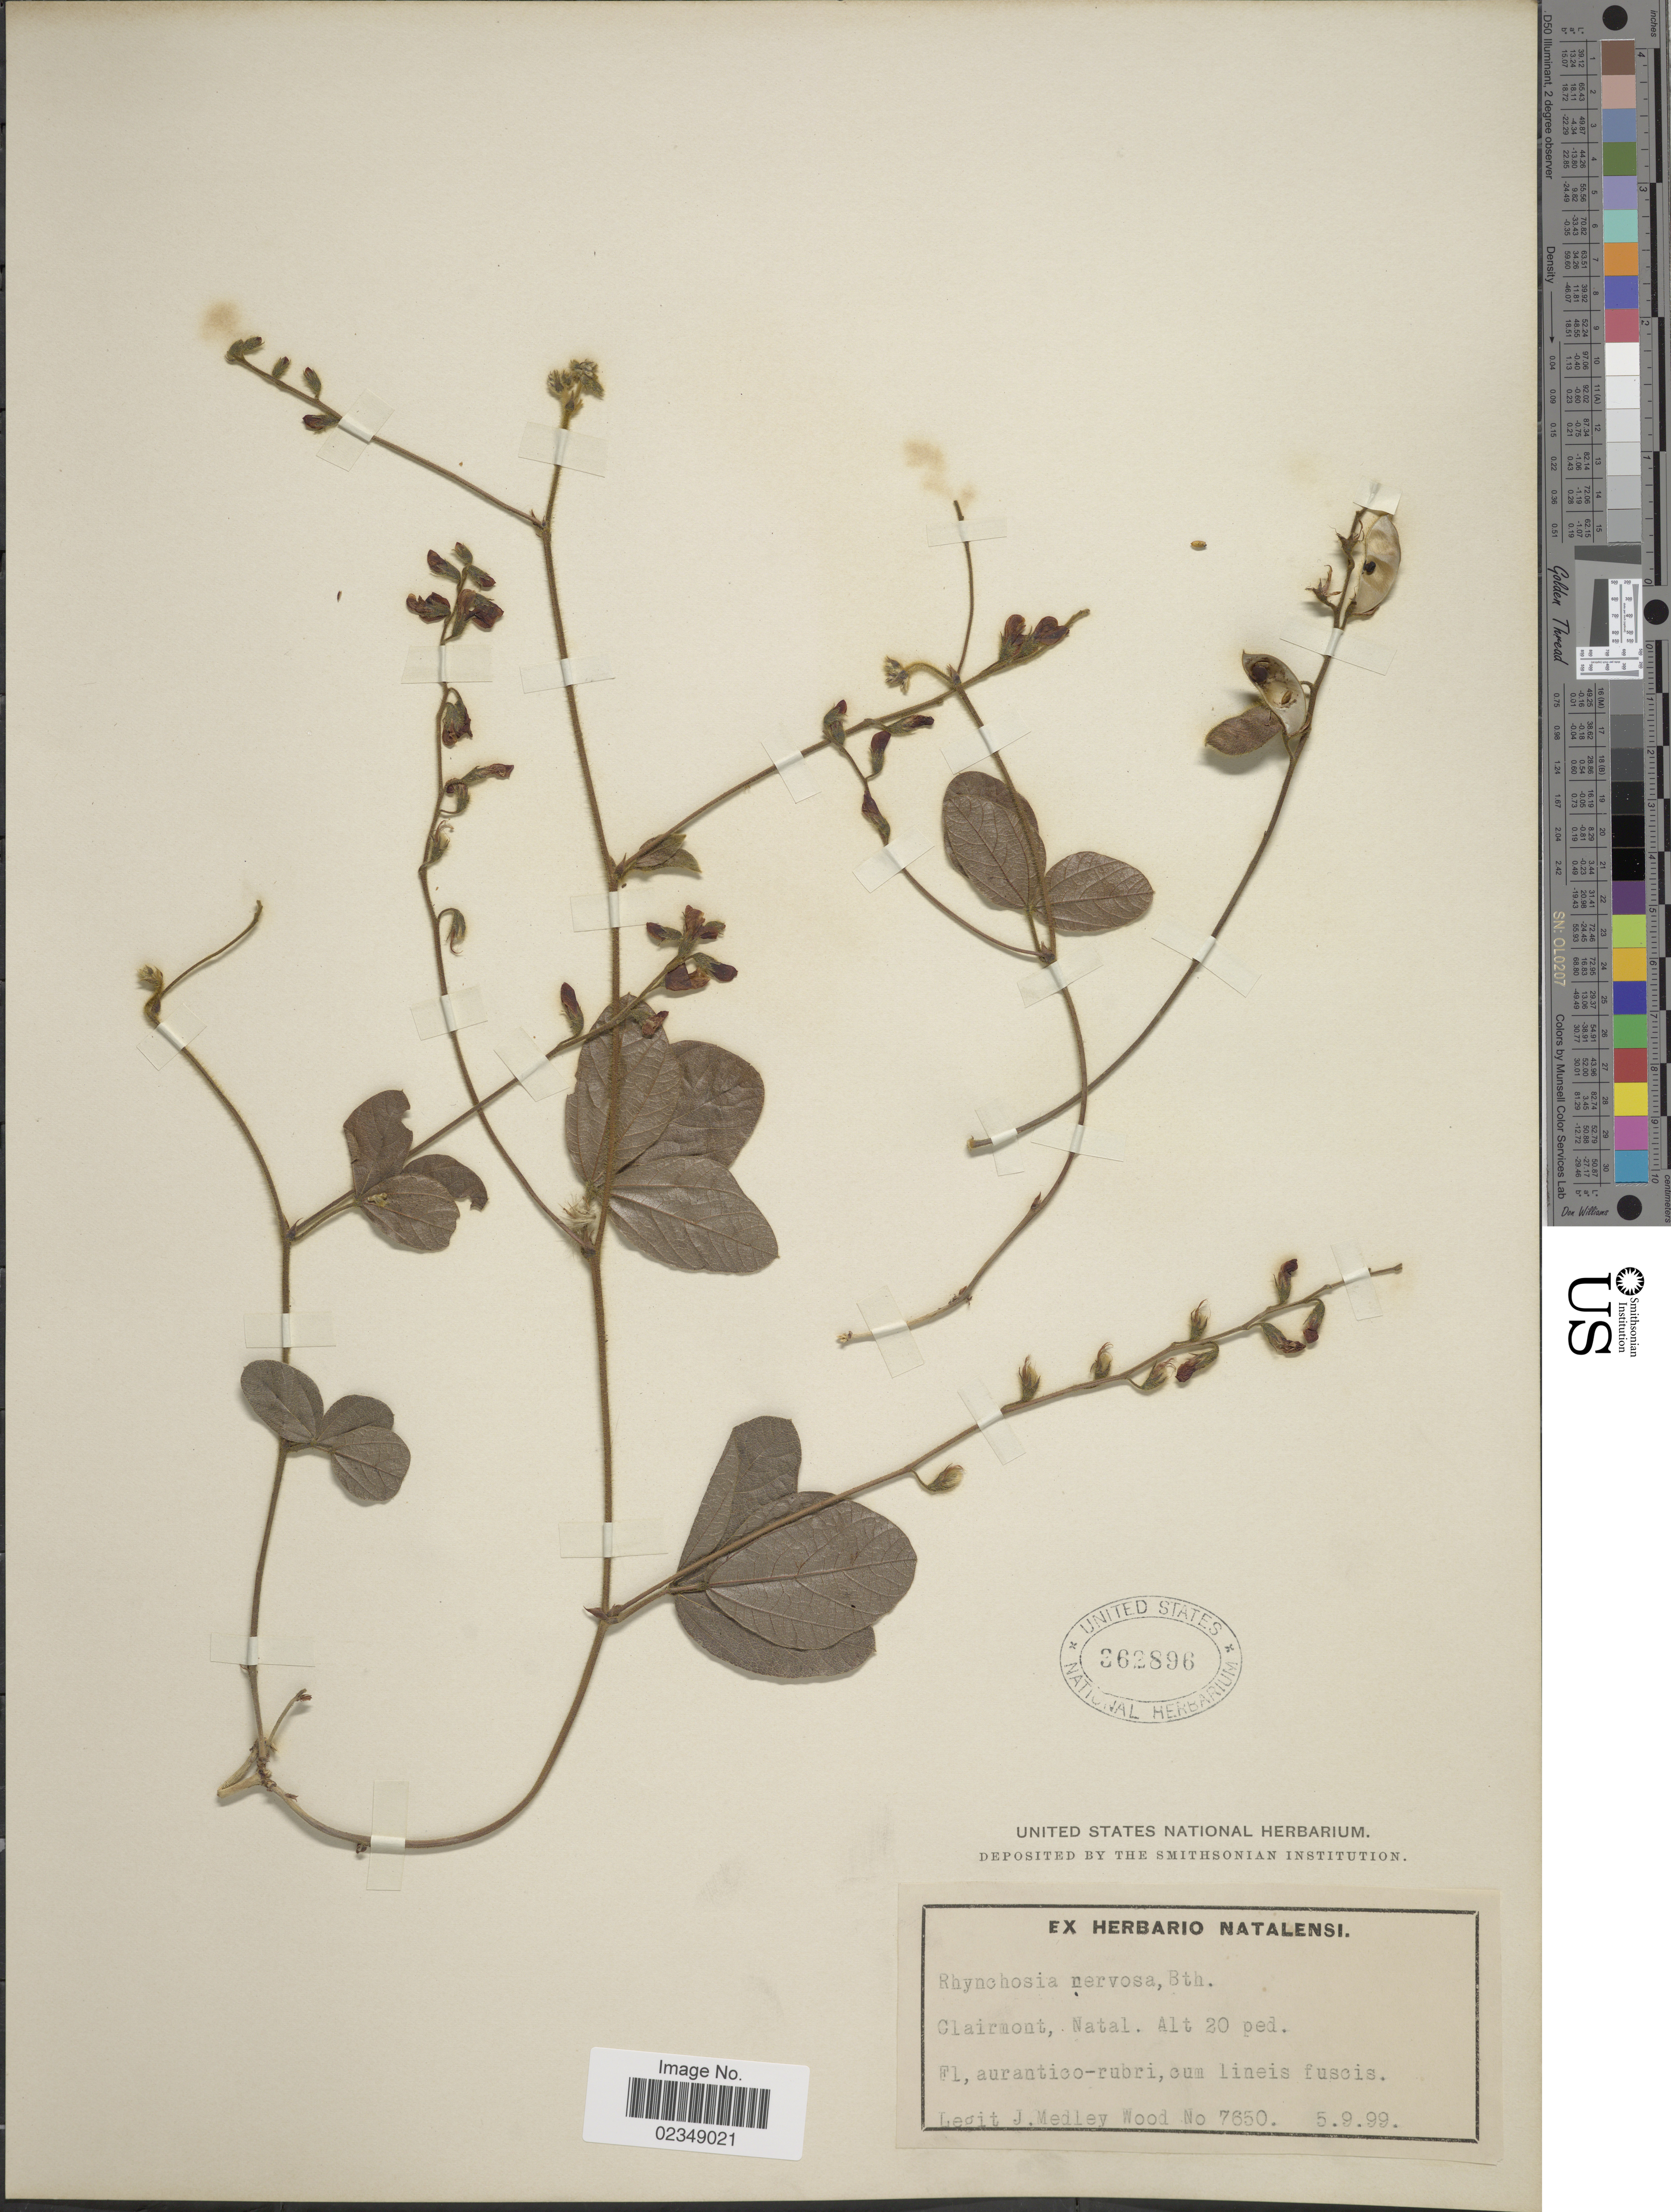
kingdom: Plantae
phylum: Tracheophyta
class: Magnoliopsida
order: Fabales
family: Fabaceae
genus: Rhynchosia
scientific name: Rhynchosia nervosa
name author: Benth. ex Harv.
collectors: J. Medley Wood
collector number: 7650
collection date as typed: Transcribed d/m/y: 5/9/99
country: South Africa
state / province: KwaZulu-Natal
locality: Clairmont, Natal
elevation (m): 6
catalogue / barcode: US 362896